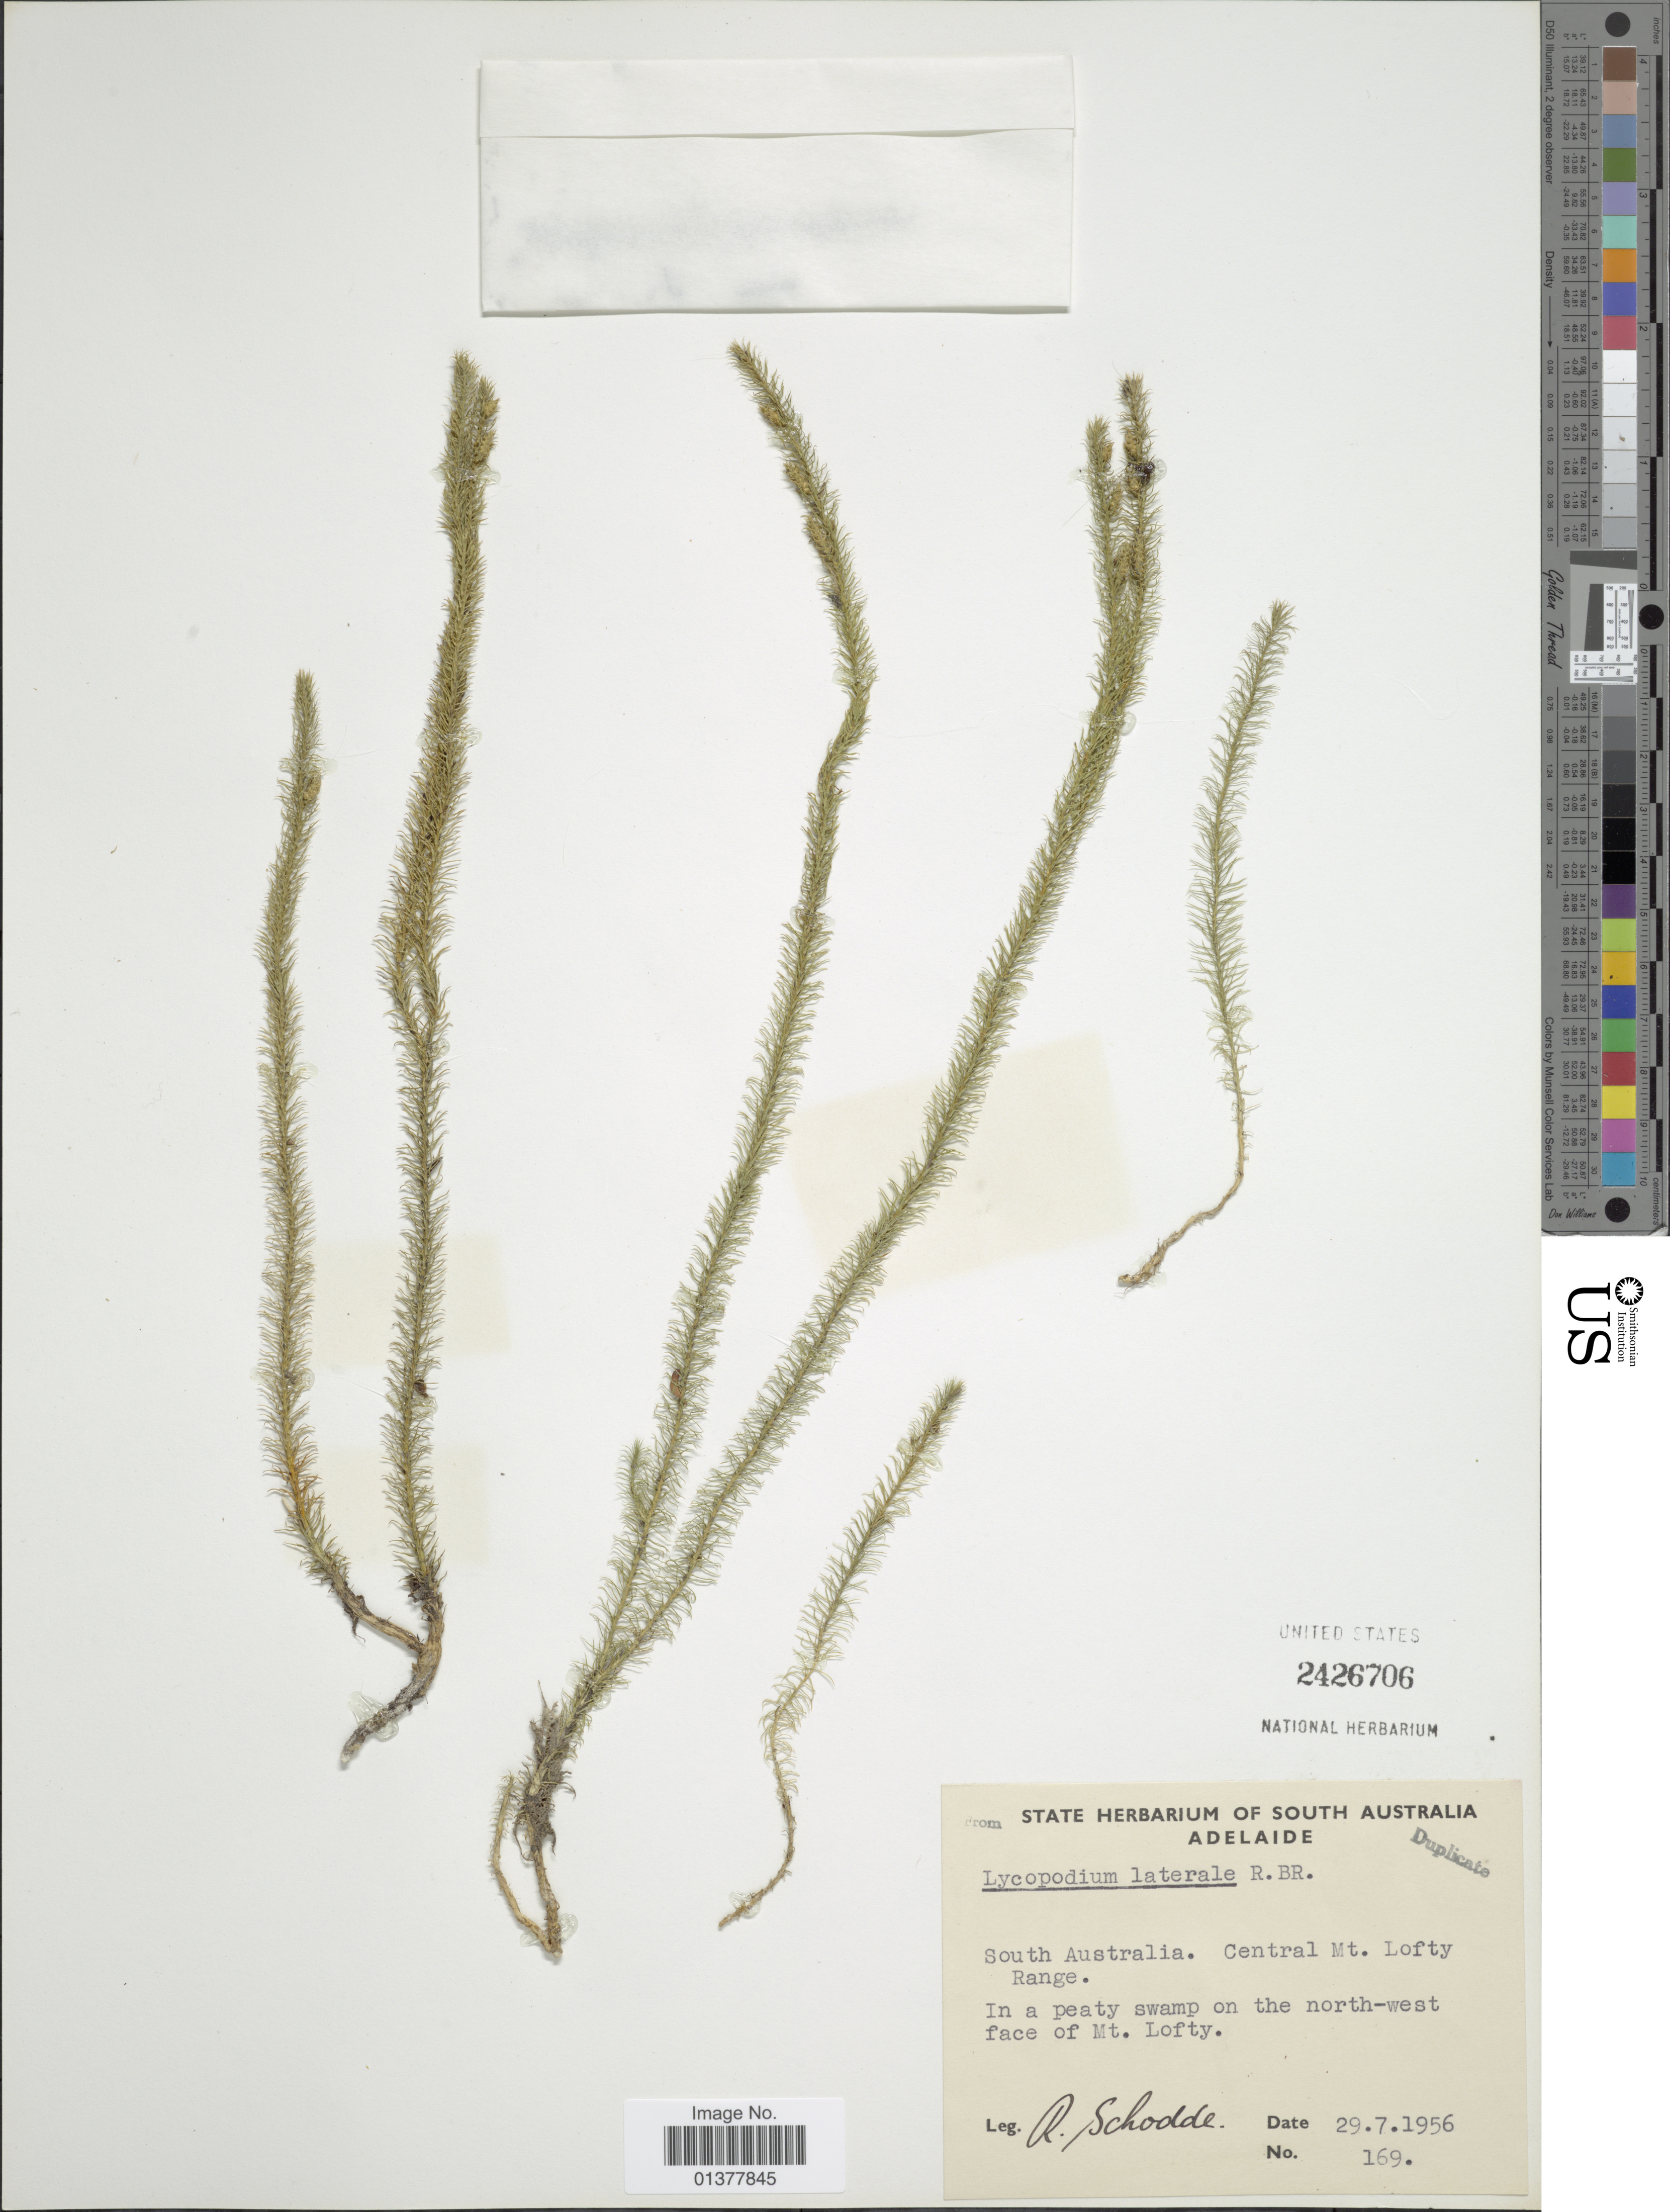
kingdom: Plantae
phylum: Tracheophyta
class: Lycopodiopsida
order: Lycopodiales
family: Lycopodiaceae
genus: Lateristachys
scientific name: Lateristachys lateralis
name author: (R. Br.) Holub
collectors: R. Schodde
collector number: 169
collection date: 1956-07-29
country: Australia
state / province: South Australia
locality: Central Mt. Lofty Range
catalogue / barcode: US 2426706